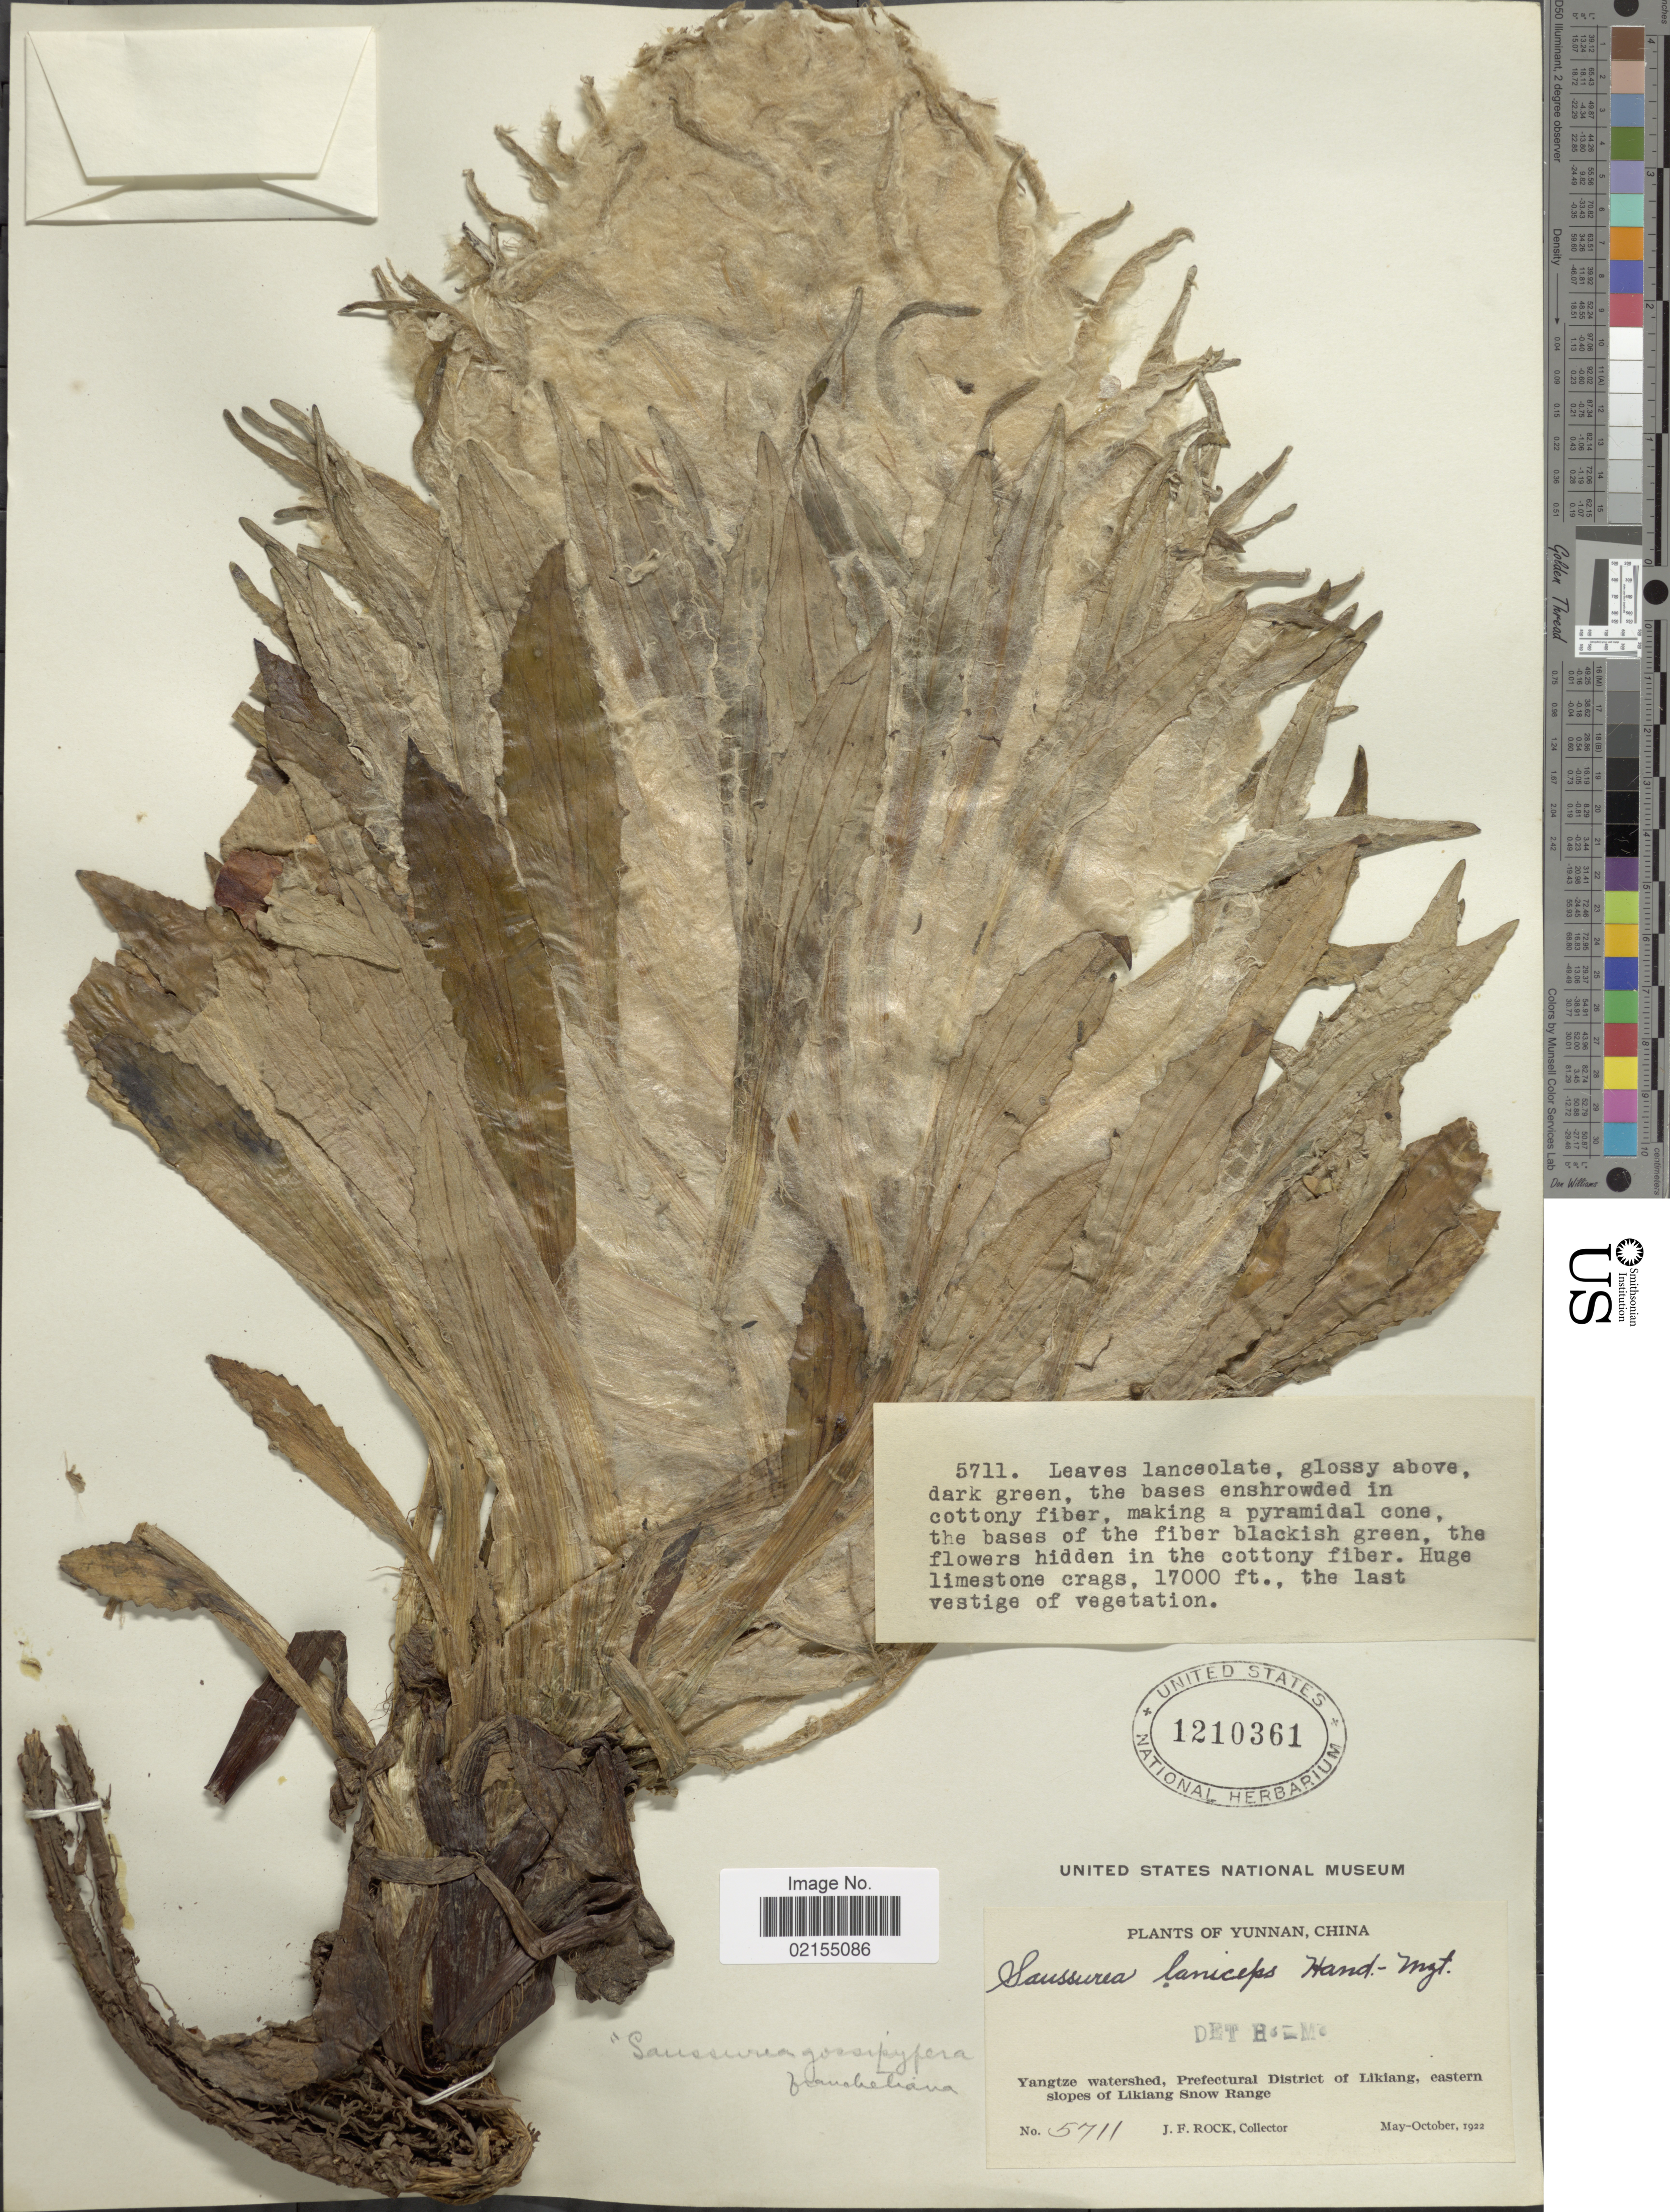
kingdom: Plantae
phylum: Tracheophyta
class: Magnoliopsida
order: Asterales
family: Asteraceae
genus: Saussurea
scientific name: Saussurea laniceps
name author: Hand.-Mazz.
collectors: J. Rock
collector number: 5711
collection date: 1922-05/1922-10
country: China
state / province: Yunnan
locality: Yunnan, China, Yangtze watershed, Prefectural District of Likiang, eastern slopes of Likiang Snow Range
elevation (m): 5182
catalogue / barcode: US 1210361